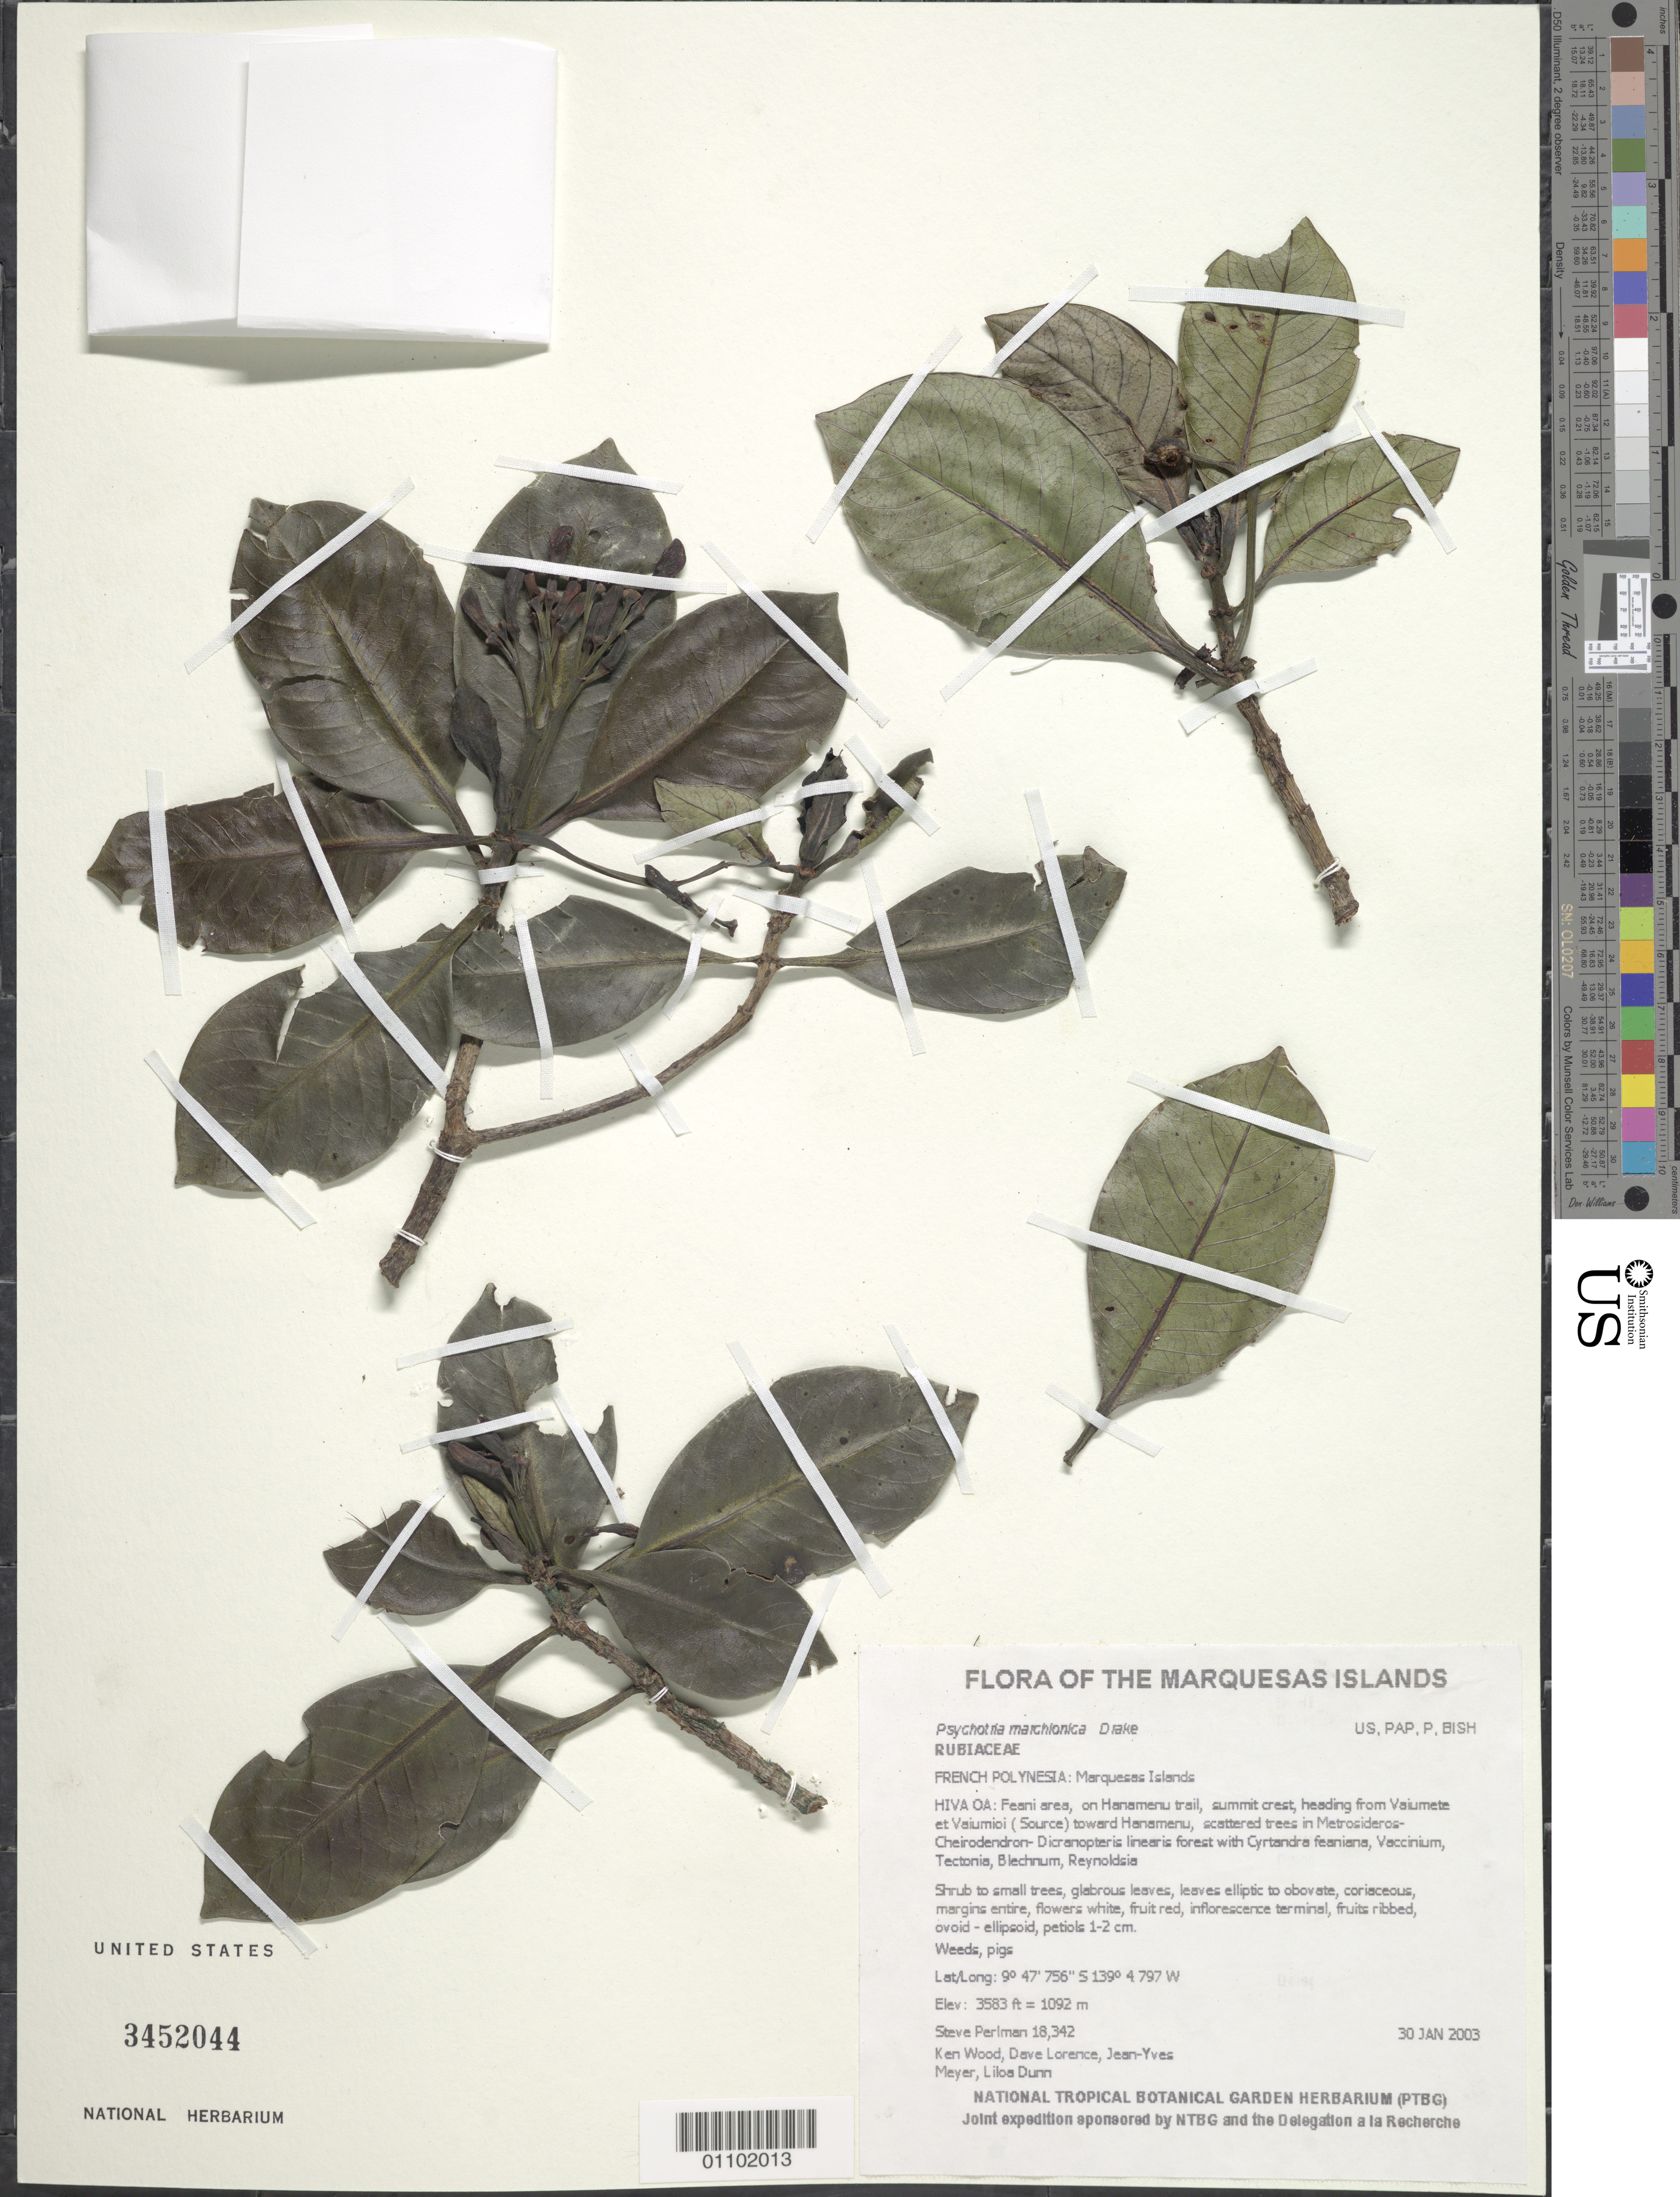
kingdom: Plantae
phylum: Tracheophyta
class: Magnoliopsida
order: Gentianales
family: Rubiaceae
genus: Psychotria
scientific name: Psychotria marchionica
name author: Drake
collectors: S. P. Perlman, K. R. Wood, D. Lorence, J.-Y. Meyer & L. Dunn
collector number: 18342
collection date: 2003-01-30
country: French Polynesia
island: Hiva Oa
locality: Feani area, on Hanamenu trsail, summit crest, heading from Vaiumete et Vaiumimoi (Source) toard Hanamenu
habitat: Scattered trees in Metrosiderous -Cheirodendron -Dicranopteris linear forest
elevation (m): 1092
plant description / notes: Weeds, goats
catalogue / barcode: US 3452044